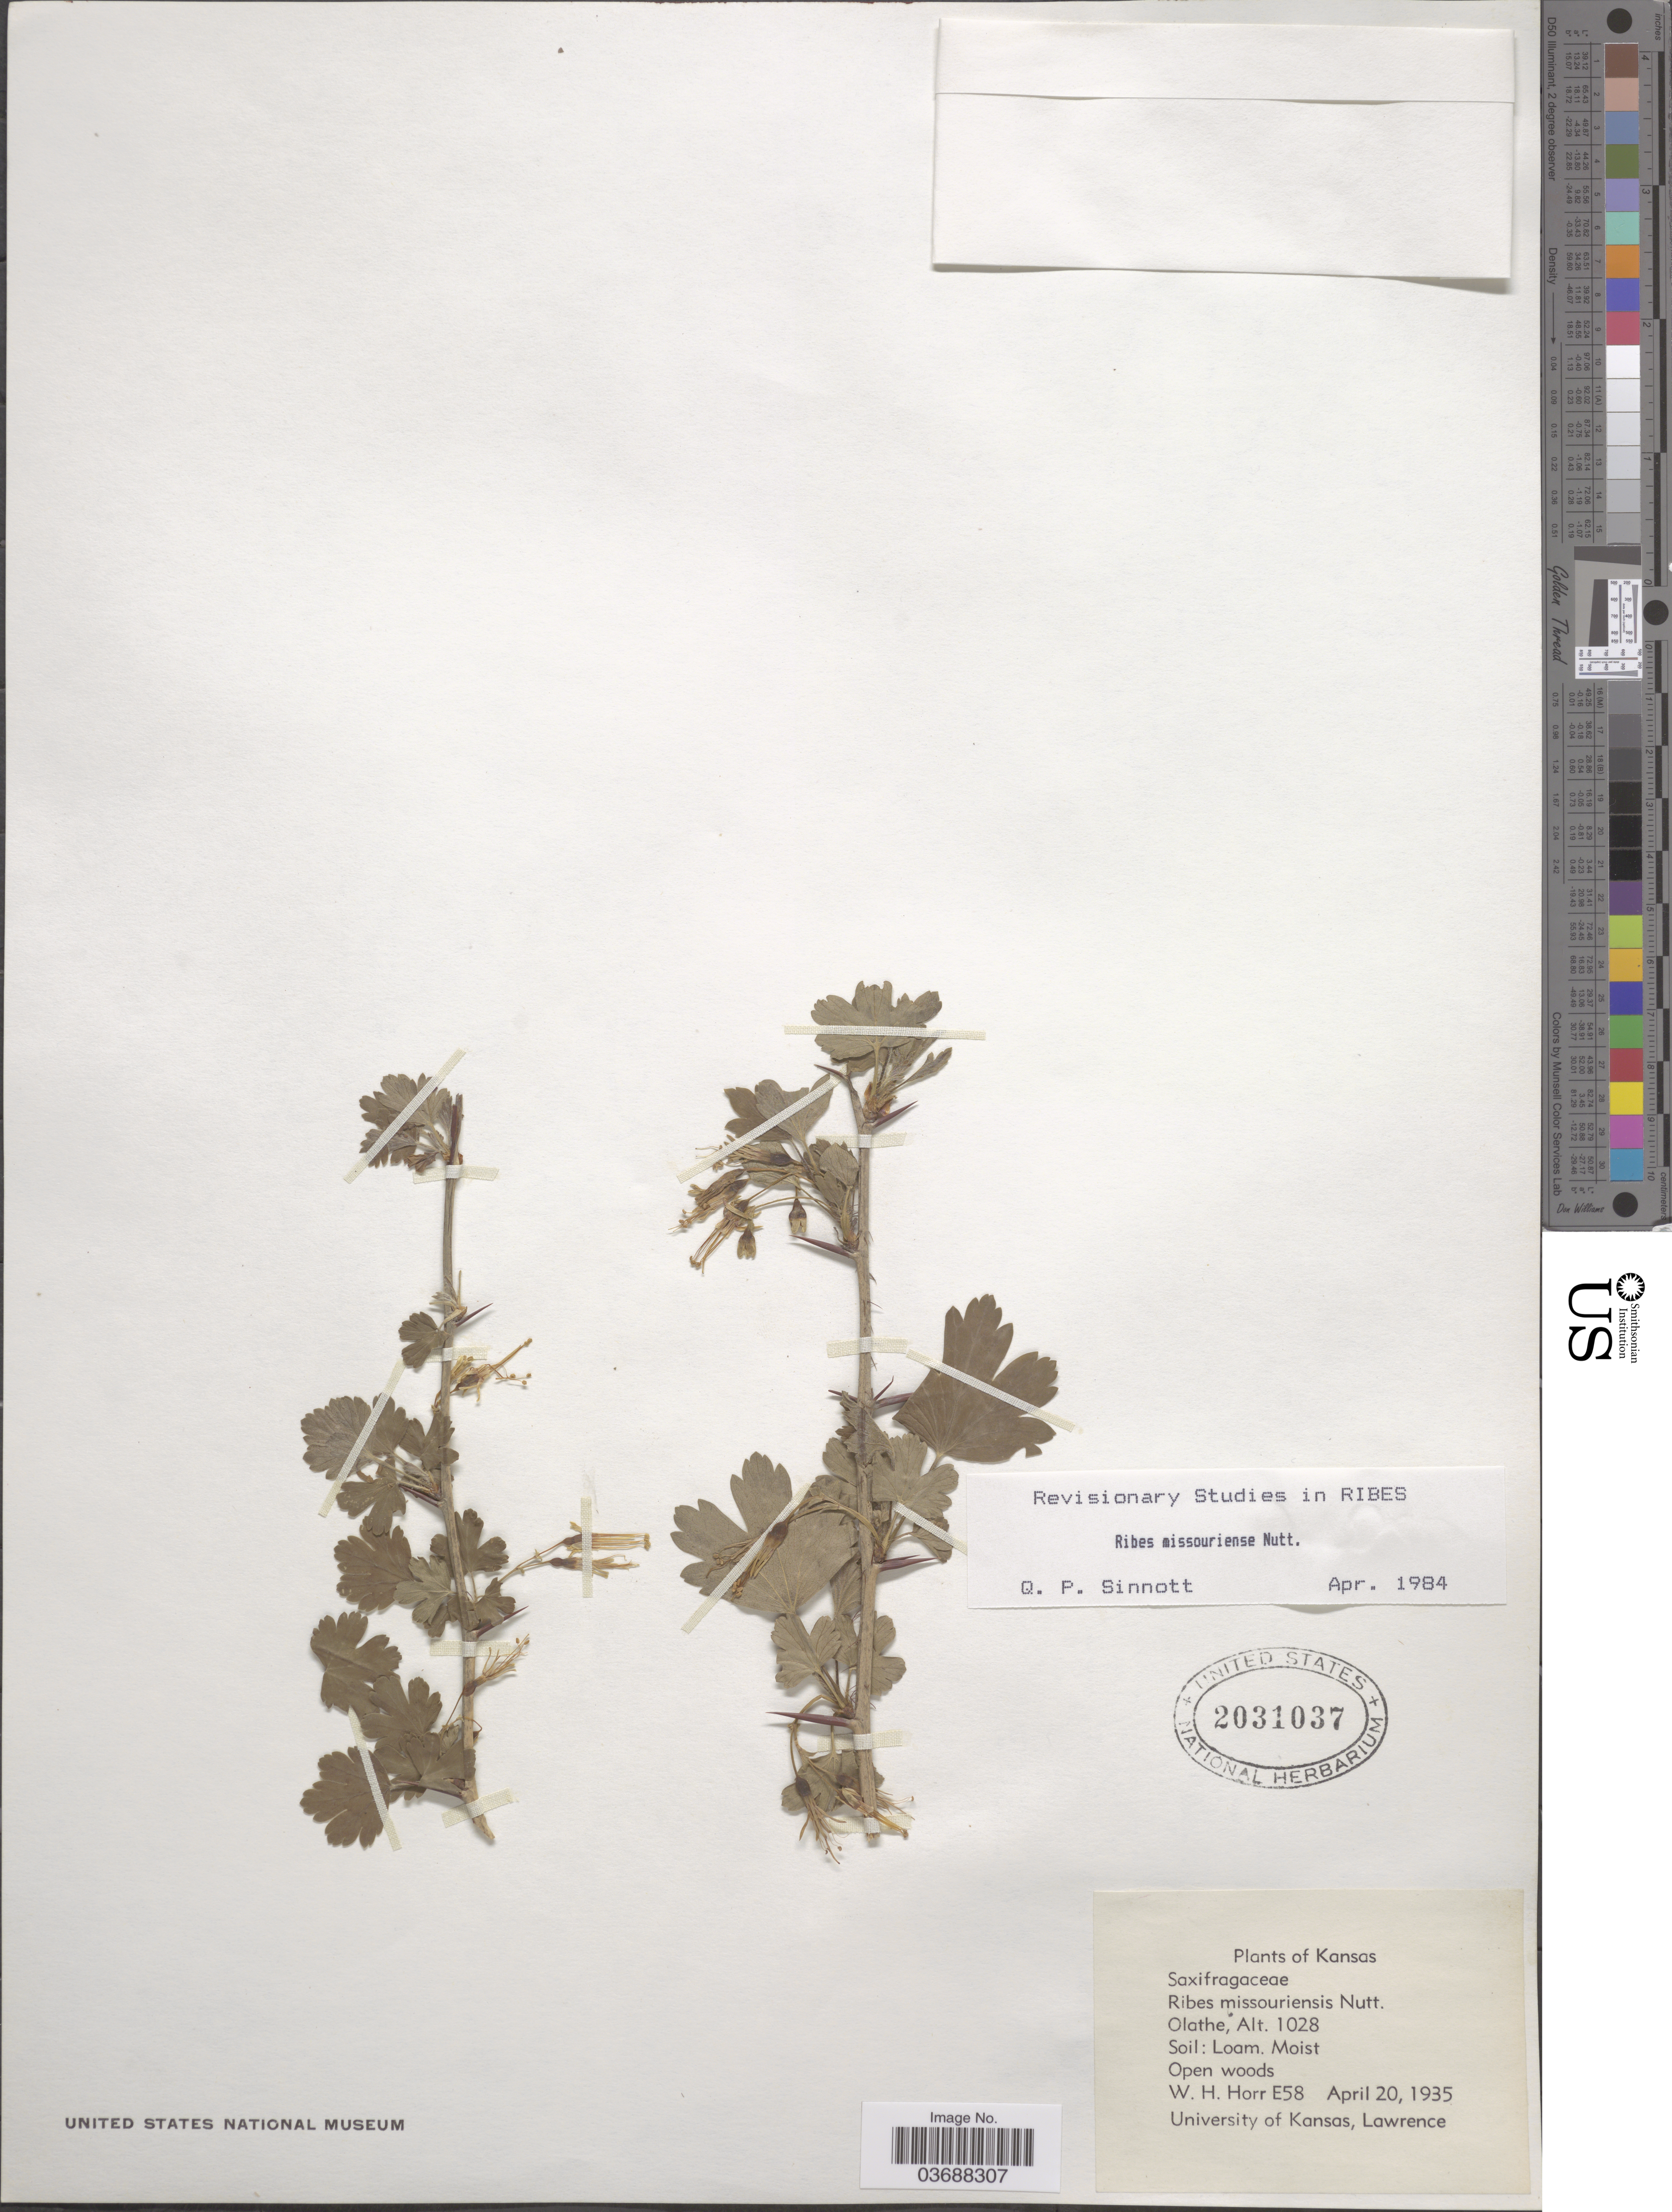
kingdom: Plantae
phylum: Tracheophyta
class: Magnoliopsida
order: Saxifragales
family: Grossulariaceae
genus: Ribes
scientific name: Ribes missouriense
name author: Nutt.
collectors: W. H. Horr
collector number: E58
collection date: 1935-04-20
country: United States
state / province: Kansas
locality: Olathe.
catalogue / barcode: US 2031037